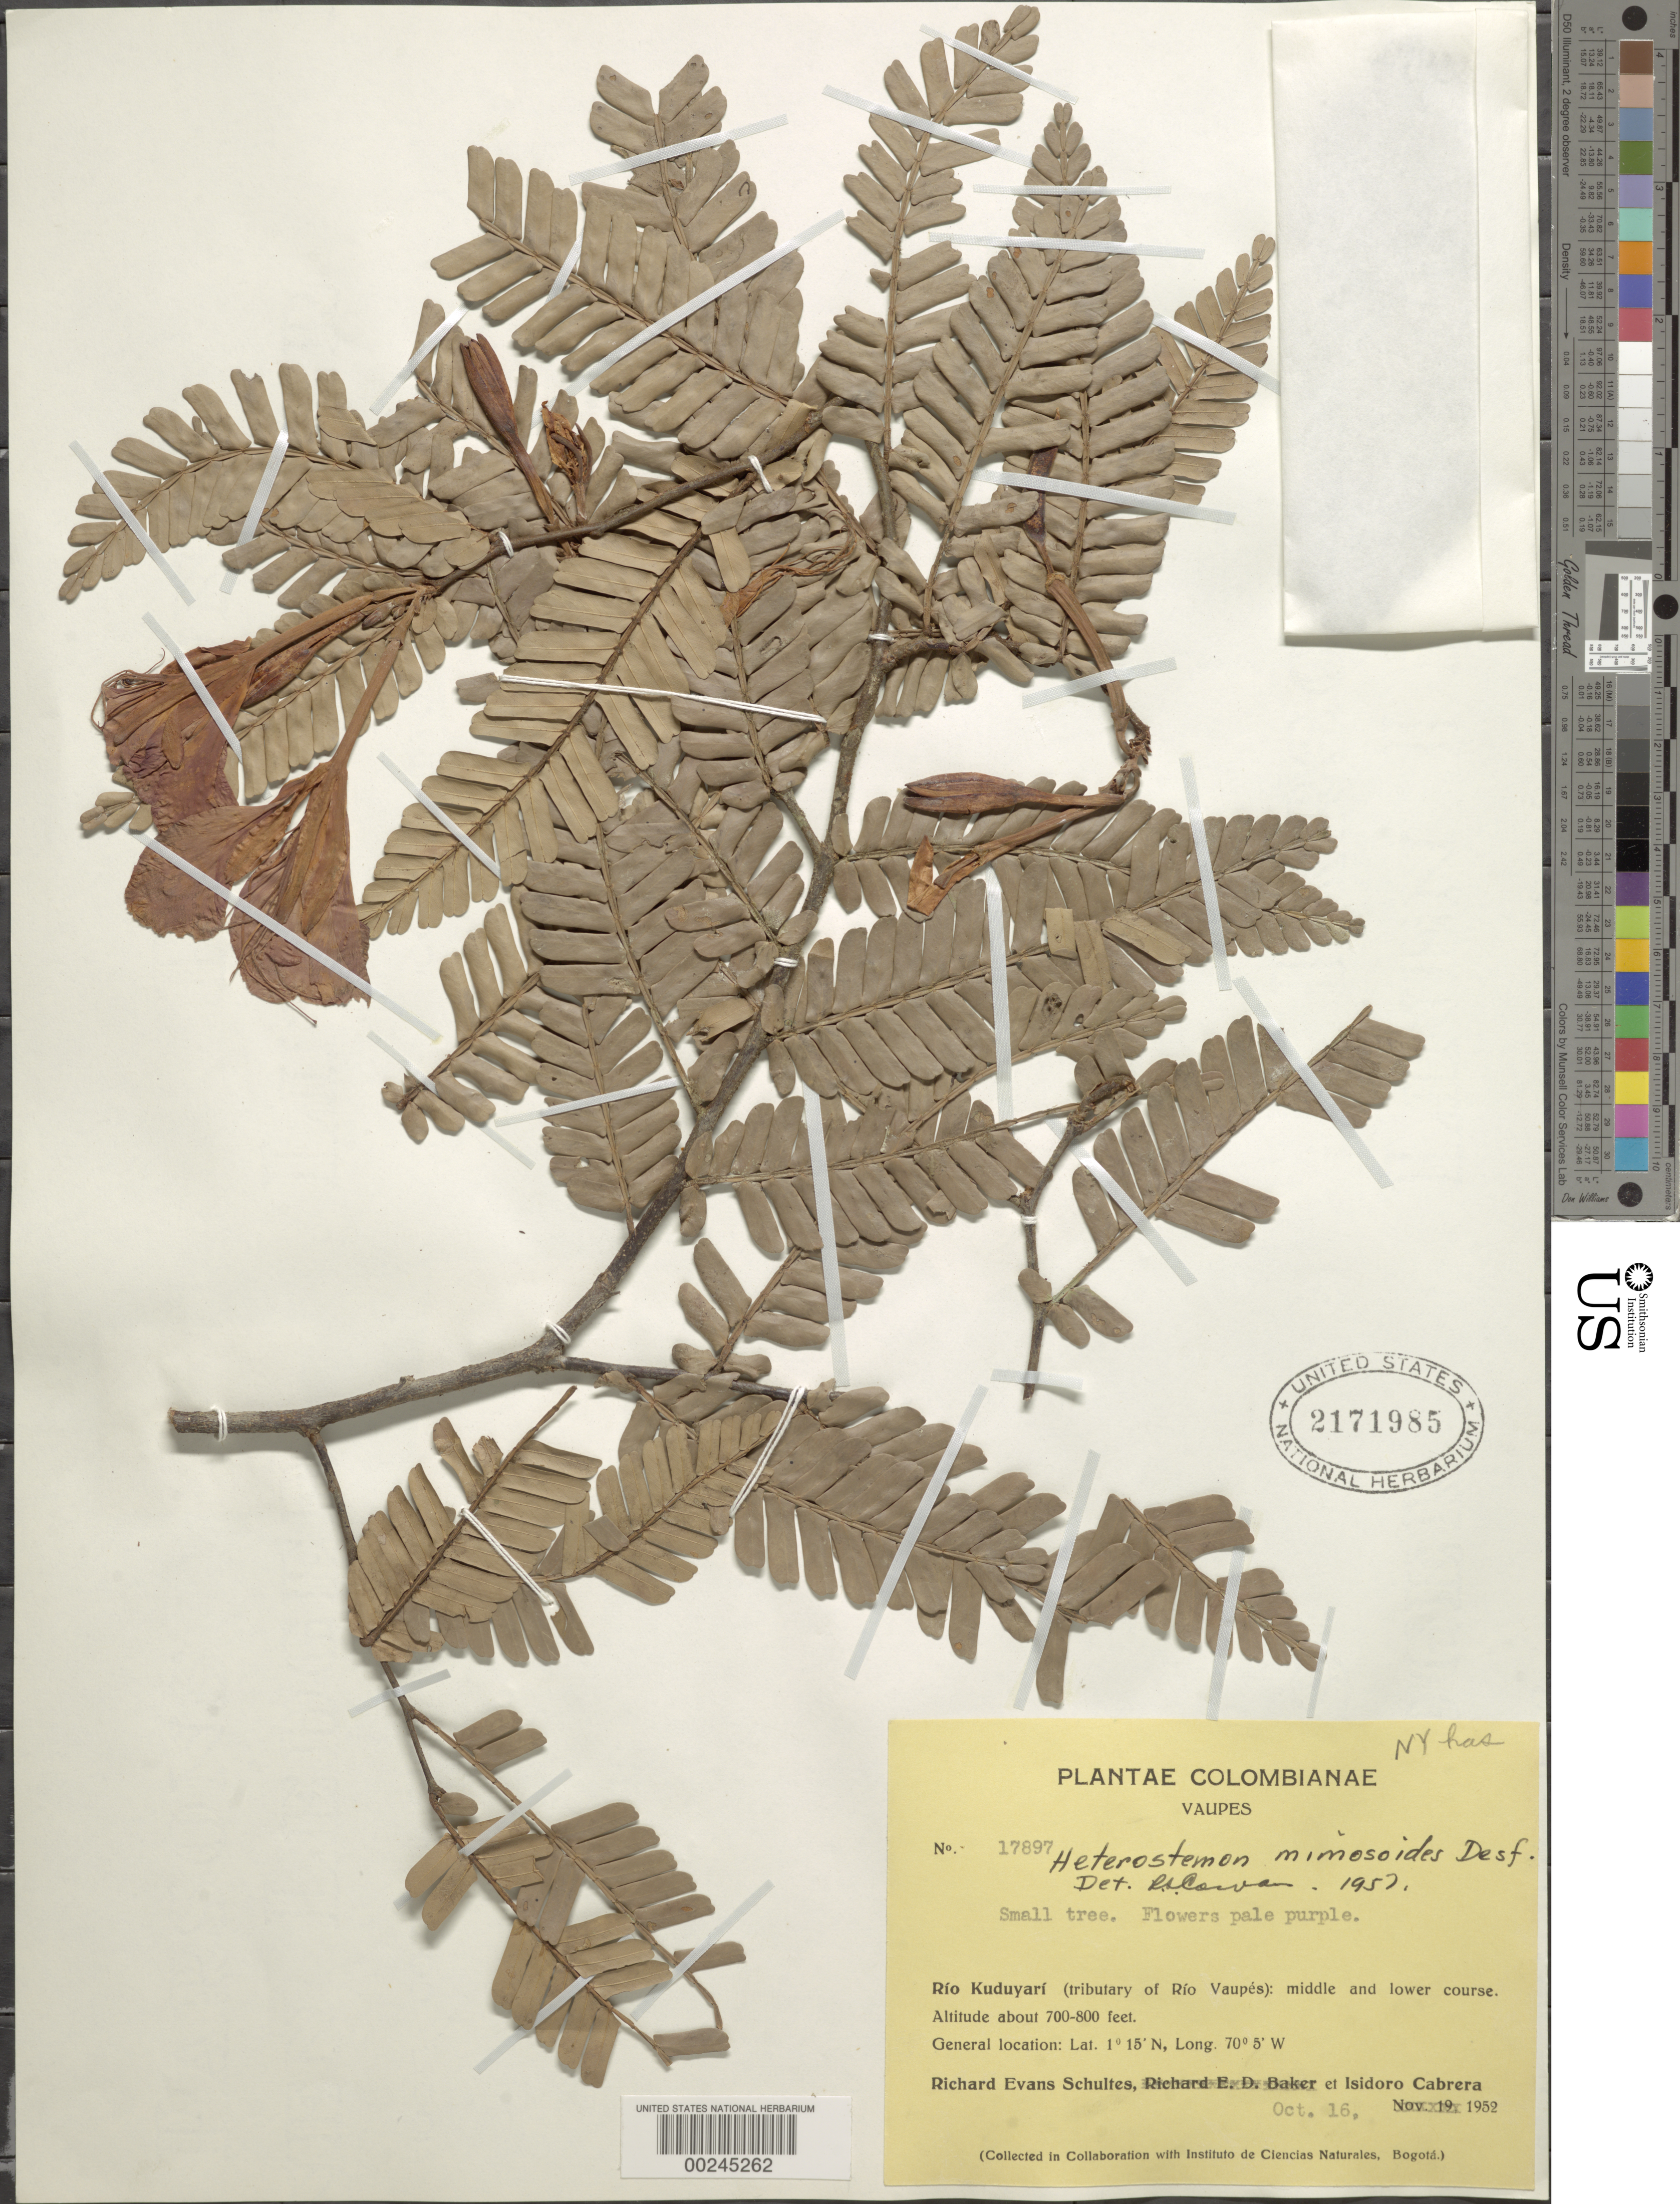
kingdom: Plantae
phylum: Tracheophyta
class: Magnoliopsida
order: Fabales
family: Fabaceae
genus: Heterostemon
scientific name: Heterostemon mimosoides var. mimosoides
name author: Desf.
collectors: R. E. Schultes & I. Cabrera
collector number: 17897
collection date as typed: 16 Oct 1952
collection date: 1952-10-16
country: Colombia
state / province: Vaupés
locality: Rio Kuduyari (tributary of Rio Vaupes): middle and lower course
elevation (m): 213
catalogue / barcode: US 2171985